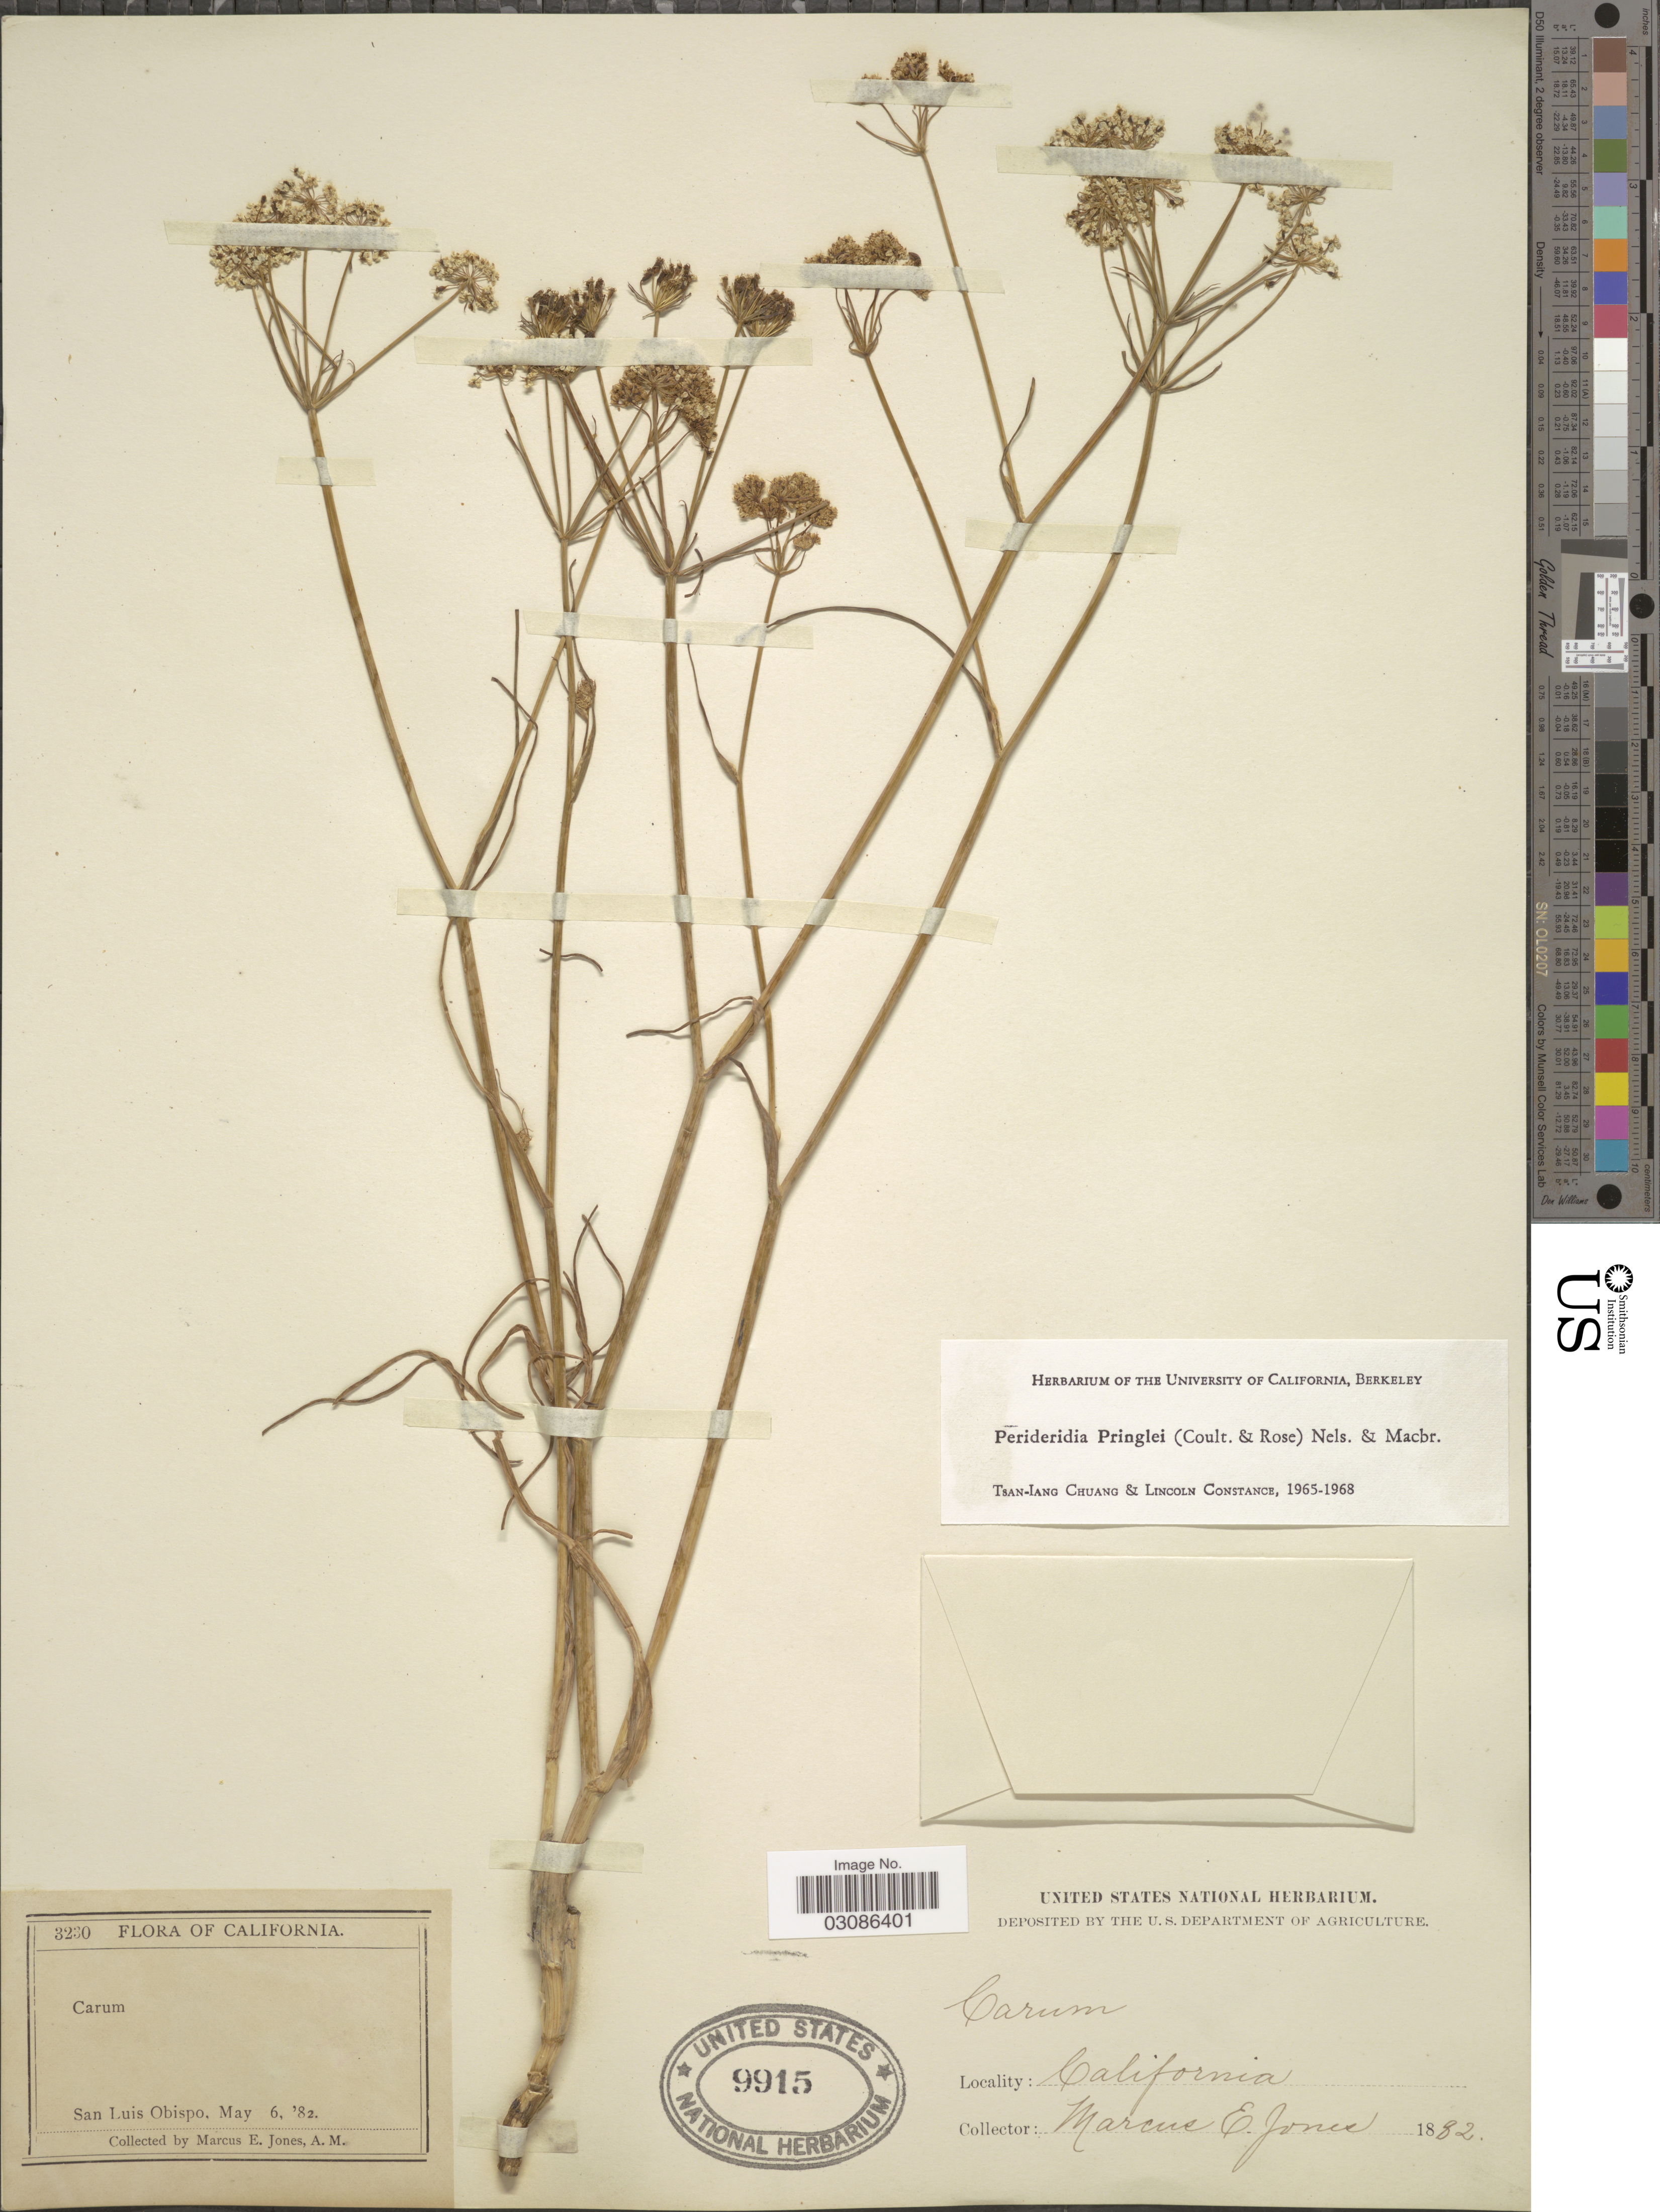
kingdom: Plantae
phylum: Tracheophyta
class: Magnoliopsida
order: Apiales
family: Apiaceae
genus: Perideridia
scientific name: Perideridia pringlei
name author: (J.M. Coult. & Rose) A. Nelson & J.F. Macbr.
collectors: M. E. Jones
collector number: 3230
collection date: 1882-05-06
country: United States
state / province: California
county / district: San Luis Obispo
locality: San Luis Obispo.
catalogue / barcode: US 9915